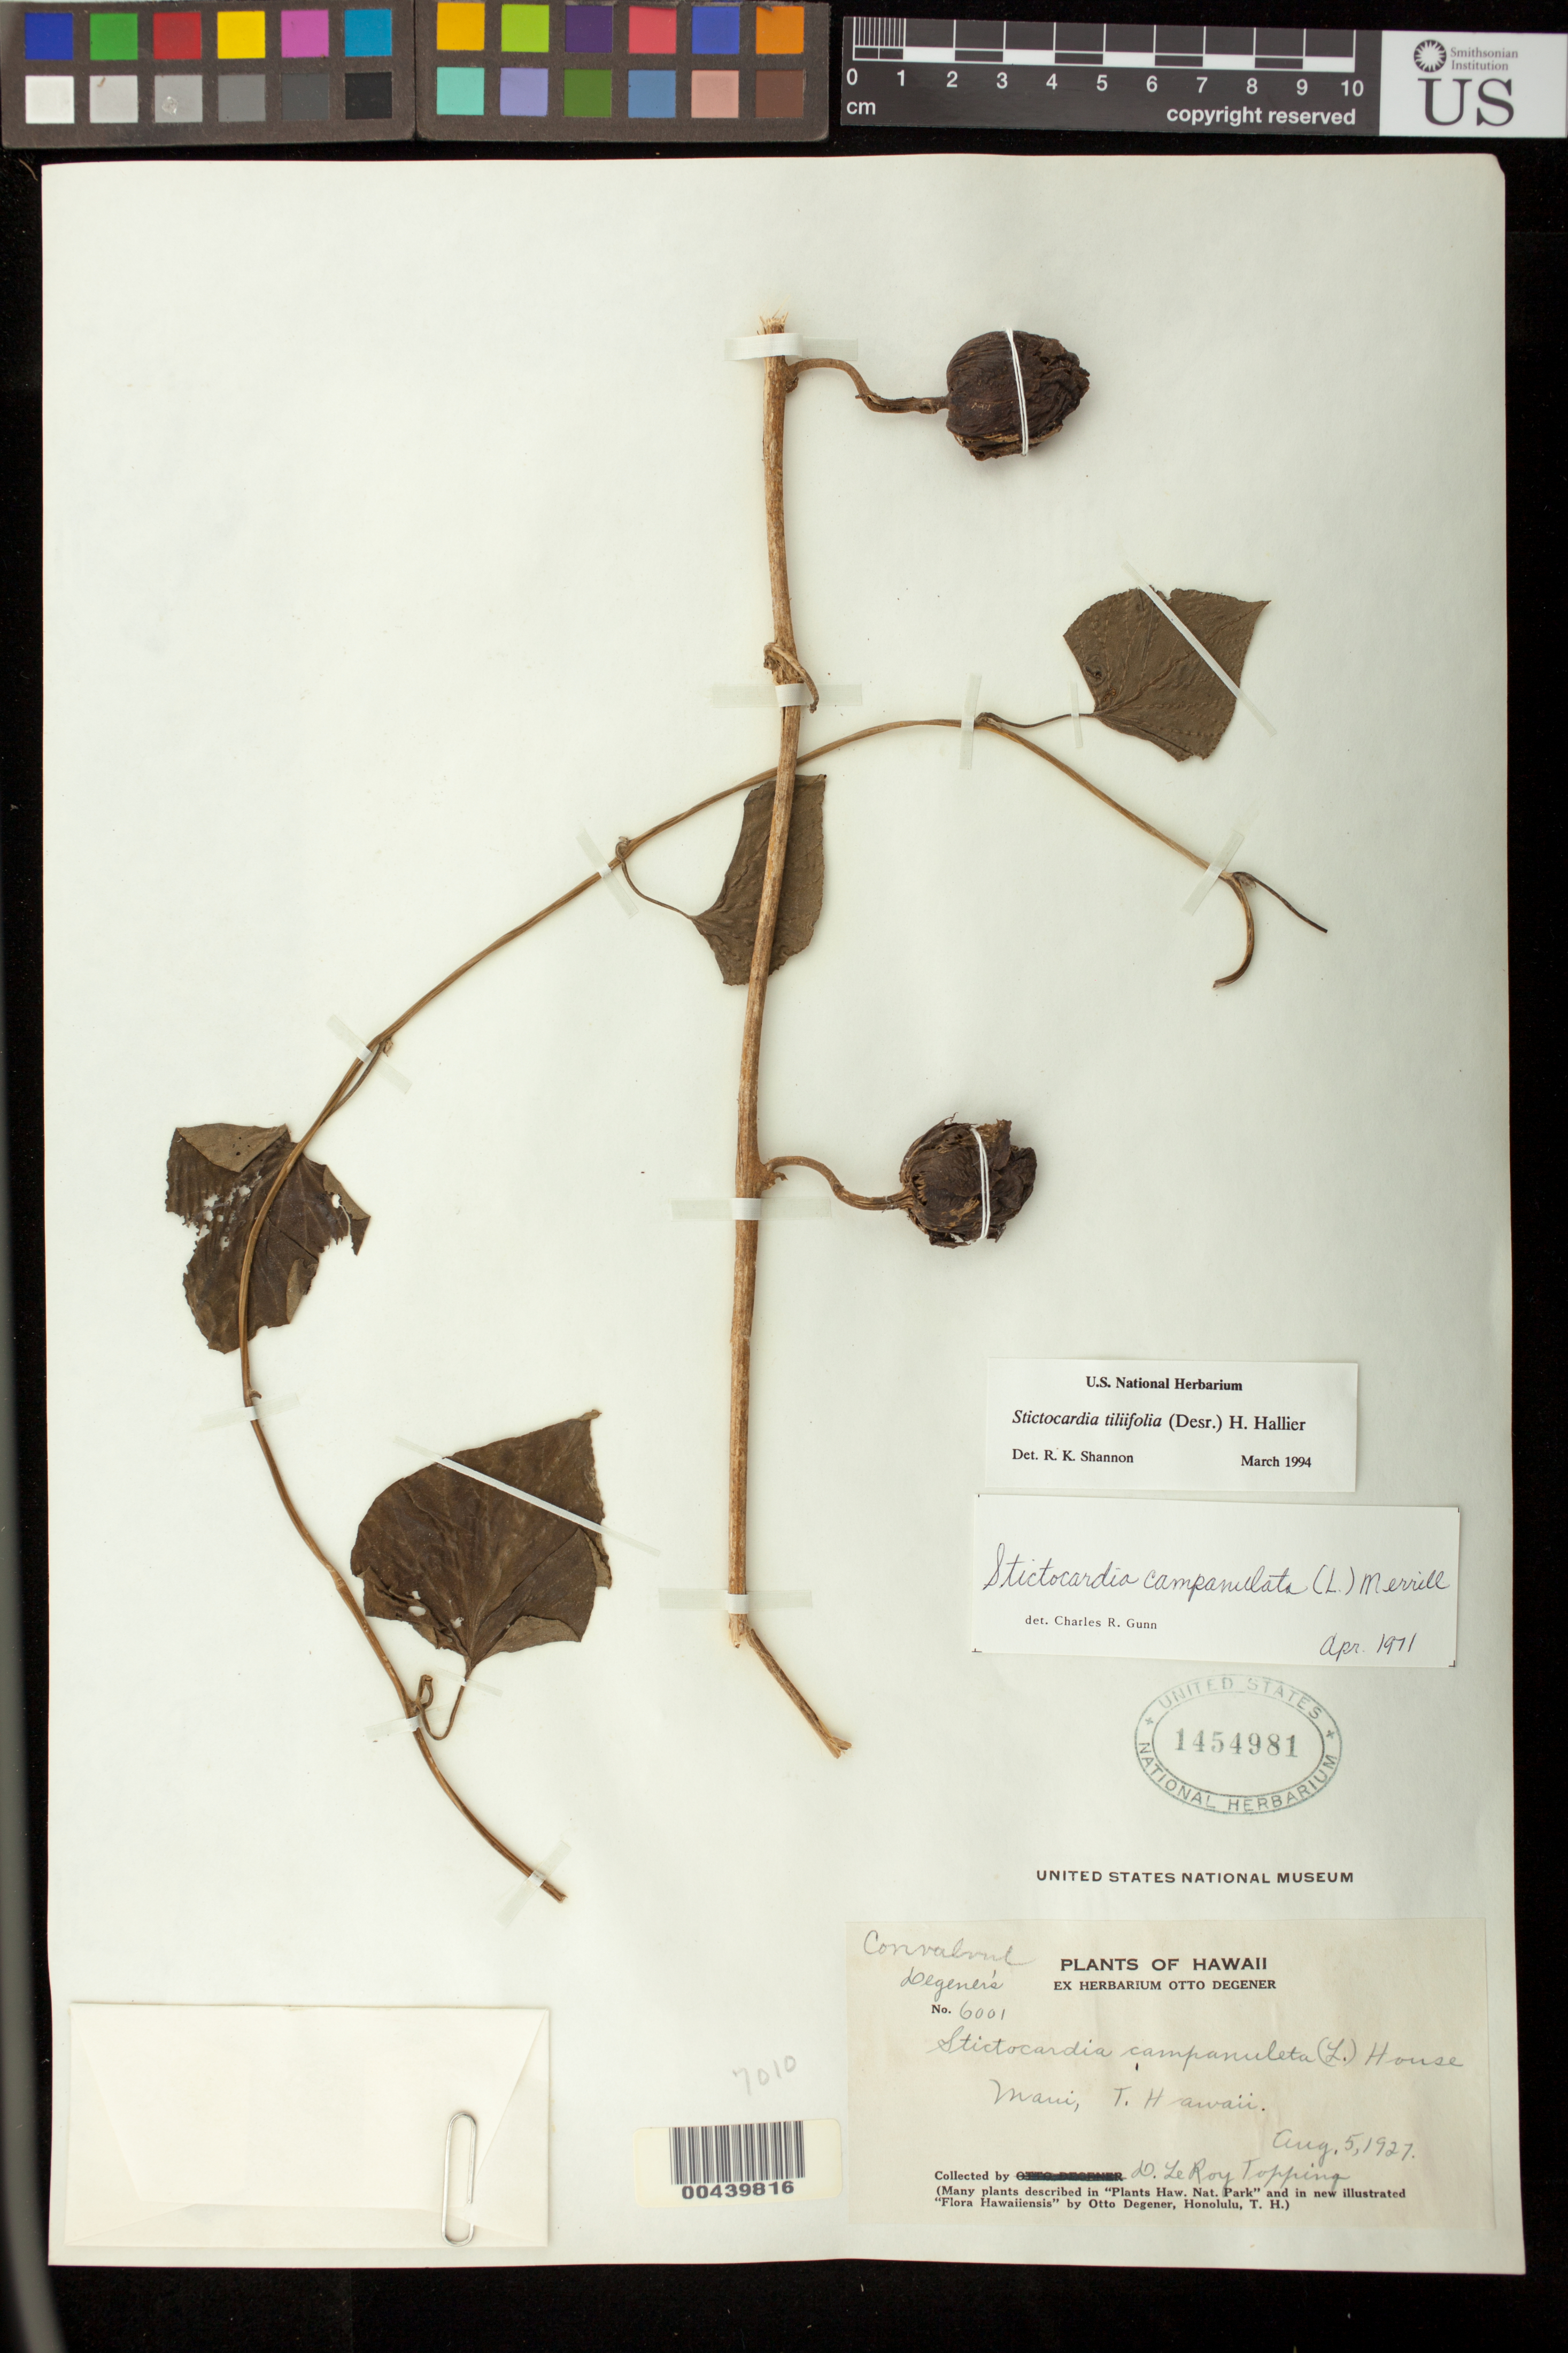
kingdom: Plantae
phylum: Tracheophyta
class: Magnoliopsida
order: Solanales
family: Convolvulaceae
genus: Stictocardia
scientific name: Stictocardia tiliifolia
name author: (Desr.) Hallier f.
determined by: Shannon, R. K., (UNITED STATES)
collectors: D. L. Topping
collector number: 6001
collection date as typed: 5 Aug 1927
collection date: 1927-08-05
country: United States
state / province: Hawaii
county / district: Maui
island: Maui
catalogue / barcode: US 1454981